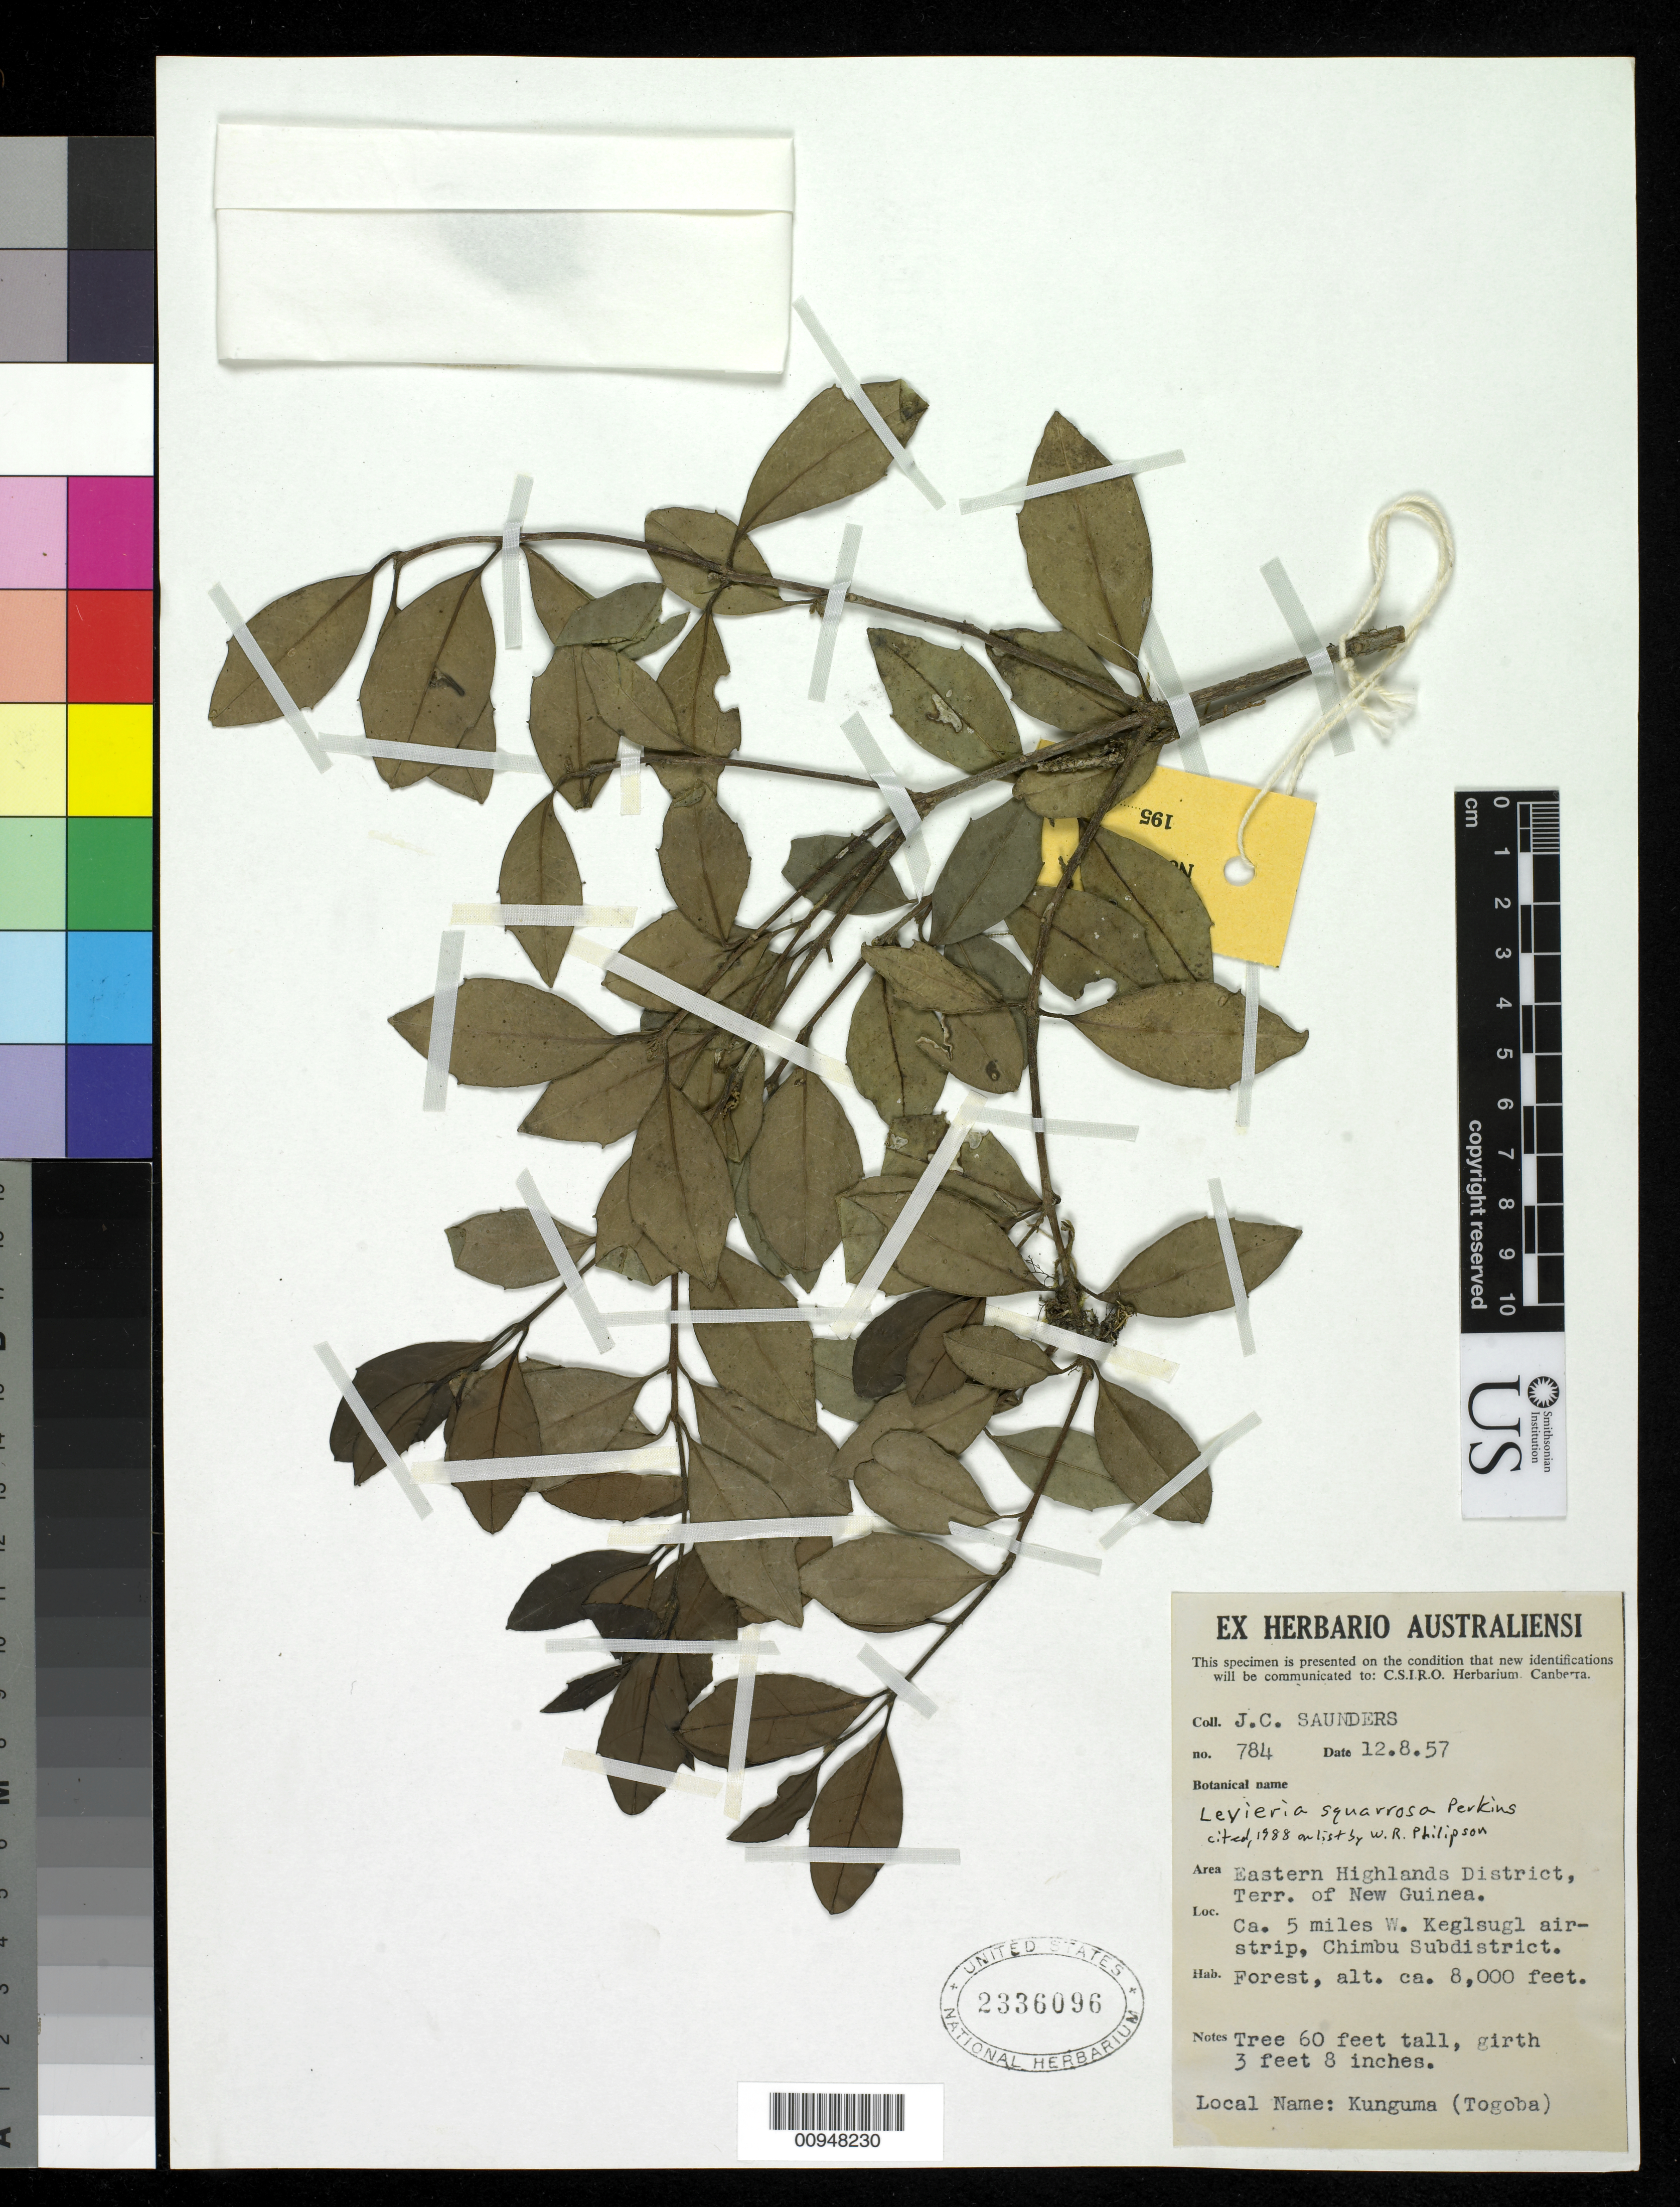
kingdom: Plantae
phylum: Tracheophyta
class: Magnoliopsida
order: Laurales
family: Monimiaceae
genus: Levieria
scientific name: Levieria squarrosa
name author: Perkins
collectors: J. C. Saunders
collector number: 784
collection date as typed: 12 Aug 1957 or 08 Dec 1957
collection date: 1957-08-12 or 1957-12-08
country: Papua New Guinea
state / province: Eastern Highlands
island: New Guinea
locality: Circa 5 miles W of Keglsugl airstrip, Chimbu Subdistrict.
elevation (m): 2438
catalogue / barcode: US 2336096